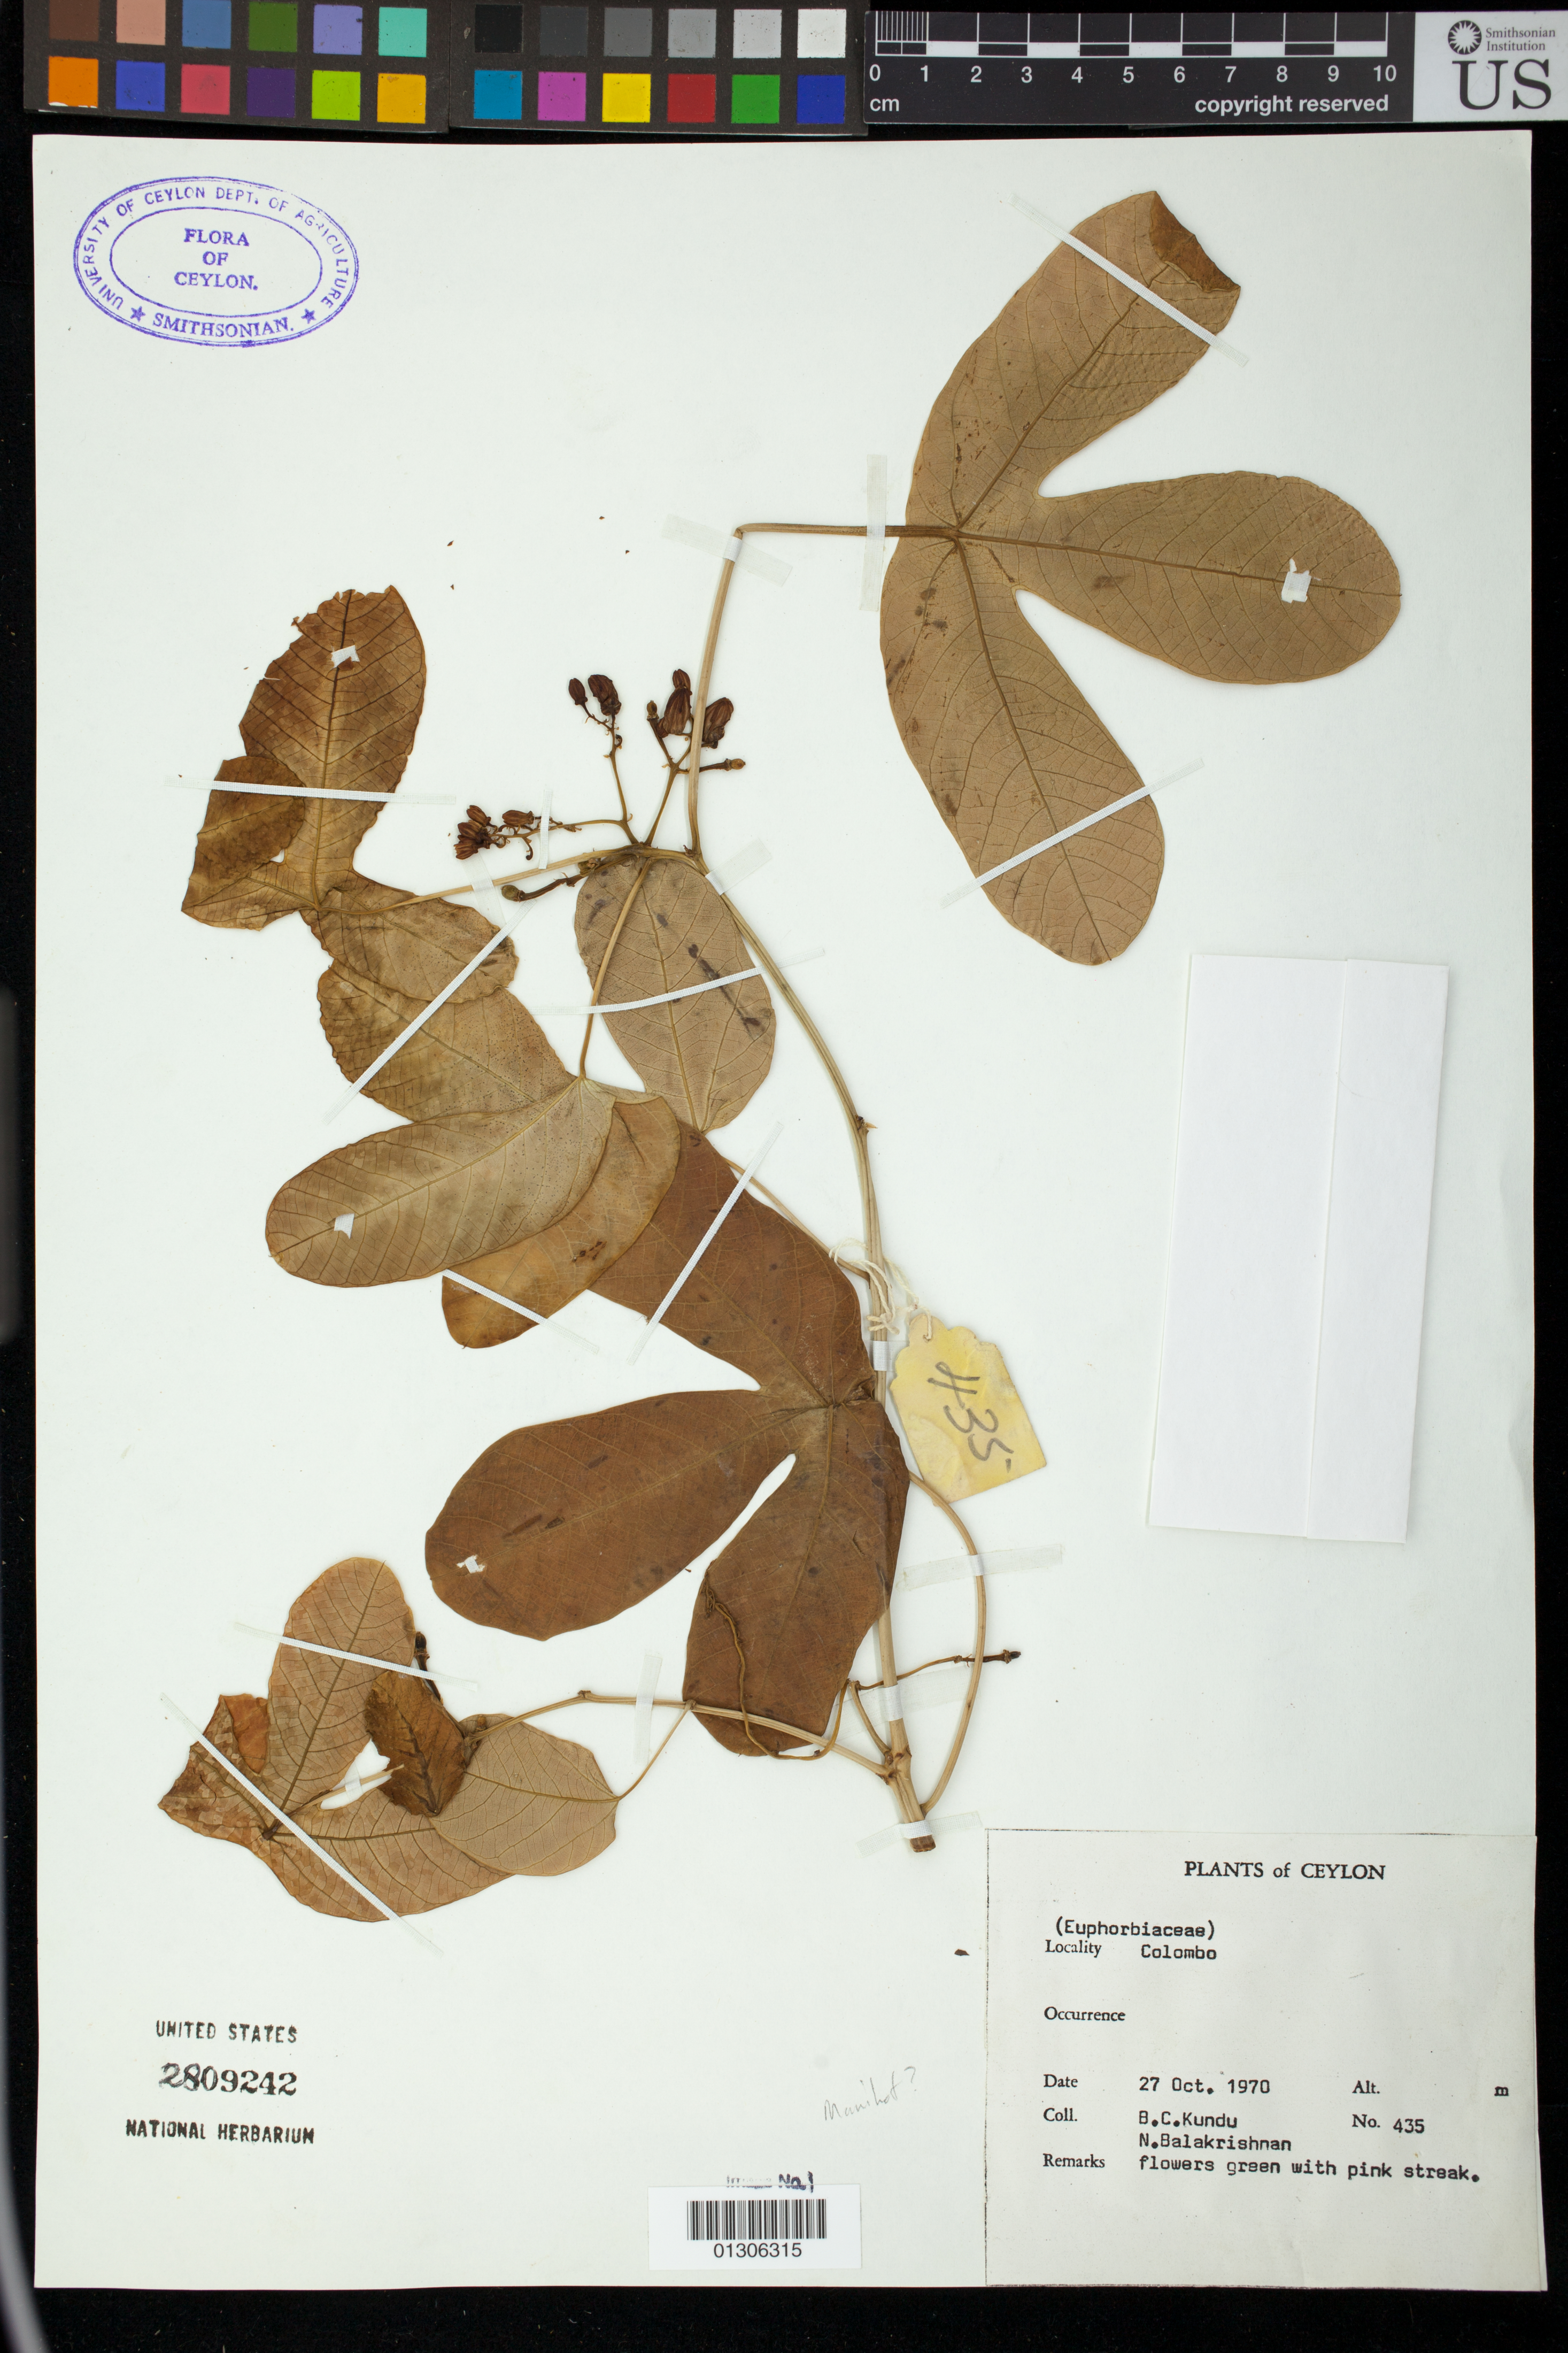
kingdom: Plantae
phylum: Tracheophyta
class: Magnoliopsida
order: Malpighiales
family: Euphorbiaceae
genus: Manihot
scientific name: Manihot glaziovii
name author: Müll. Arg.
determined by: Mendoza, M.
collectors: B. C. Kundu & N. Balakrishnan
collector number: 435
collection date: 1970-10-27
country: Sri Lanka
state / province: Western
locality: Colombo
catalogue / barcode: US 2809242